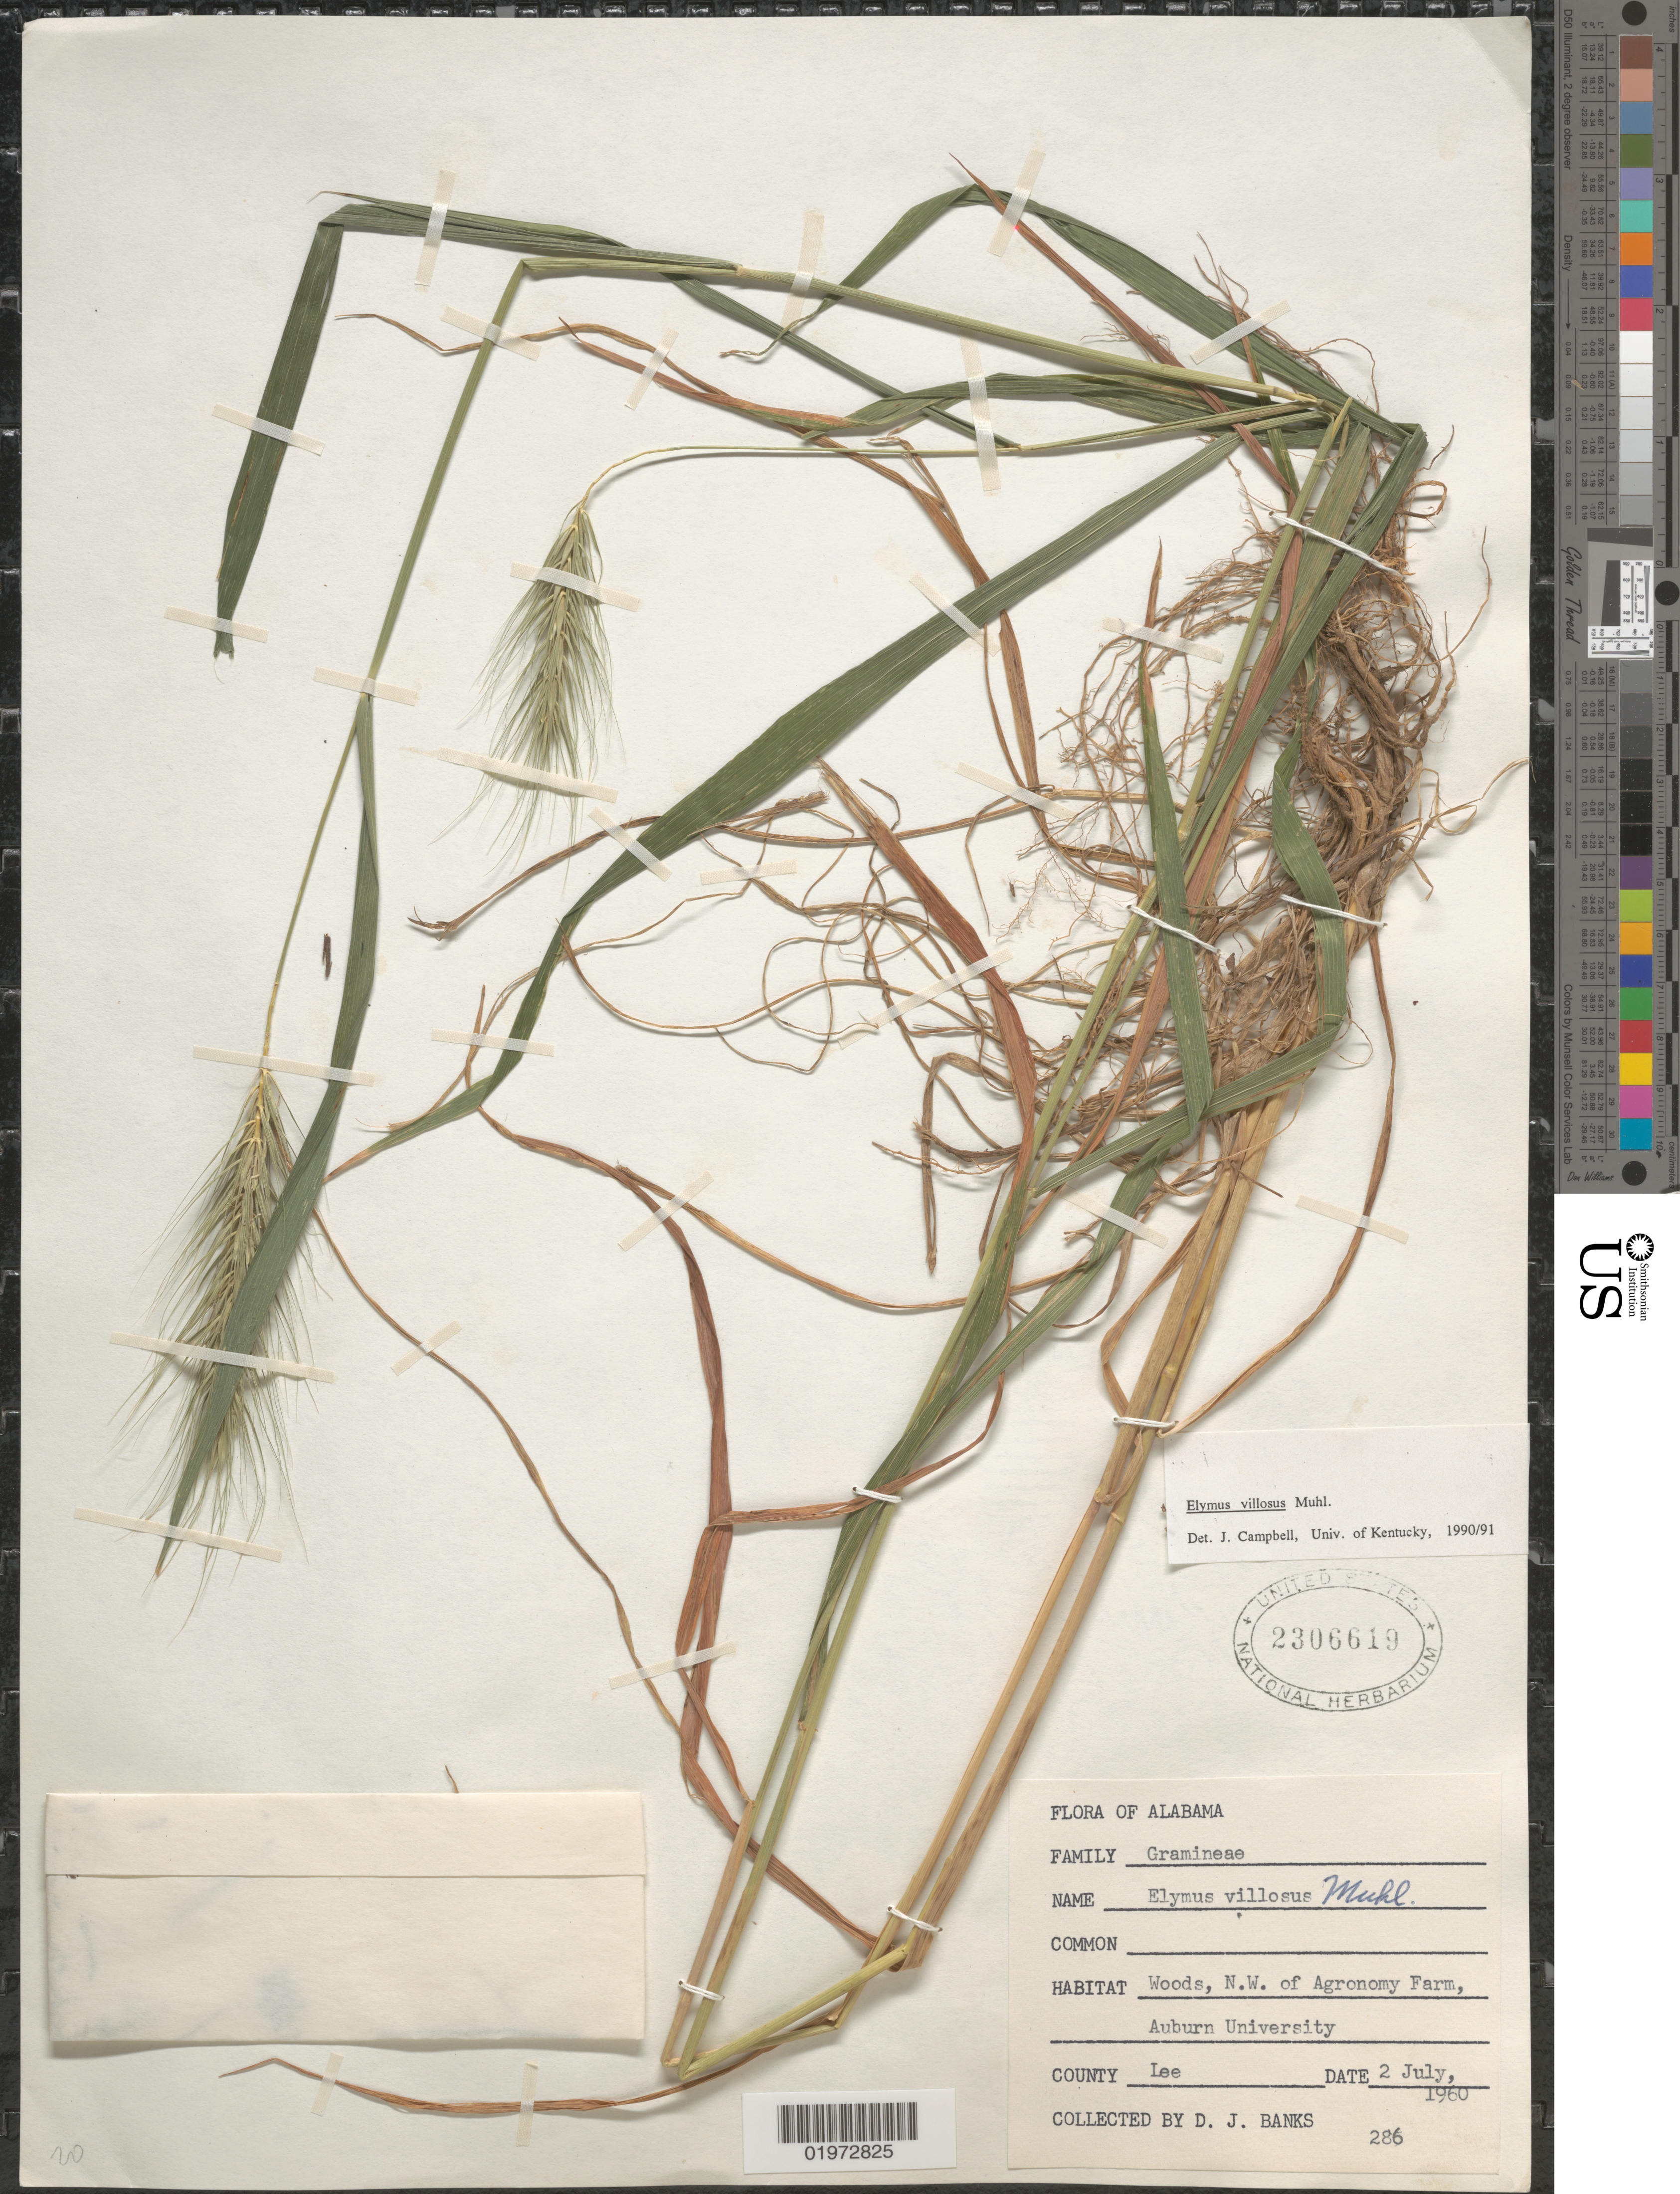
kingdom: Plantae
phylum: Tracheophyta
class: Liliopsida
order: Poales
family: Poaceae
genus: Elymus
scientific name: Elymus villosus var. arkansanus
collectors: D. J. Banks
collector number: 286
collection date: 1960-07-02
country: United States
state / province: Alabama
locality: Woods, N.W. of Agronomy Farm, Auburn University. County Lee.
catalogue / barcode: US 2306619